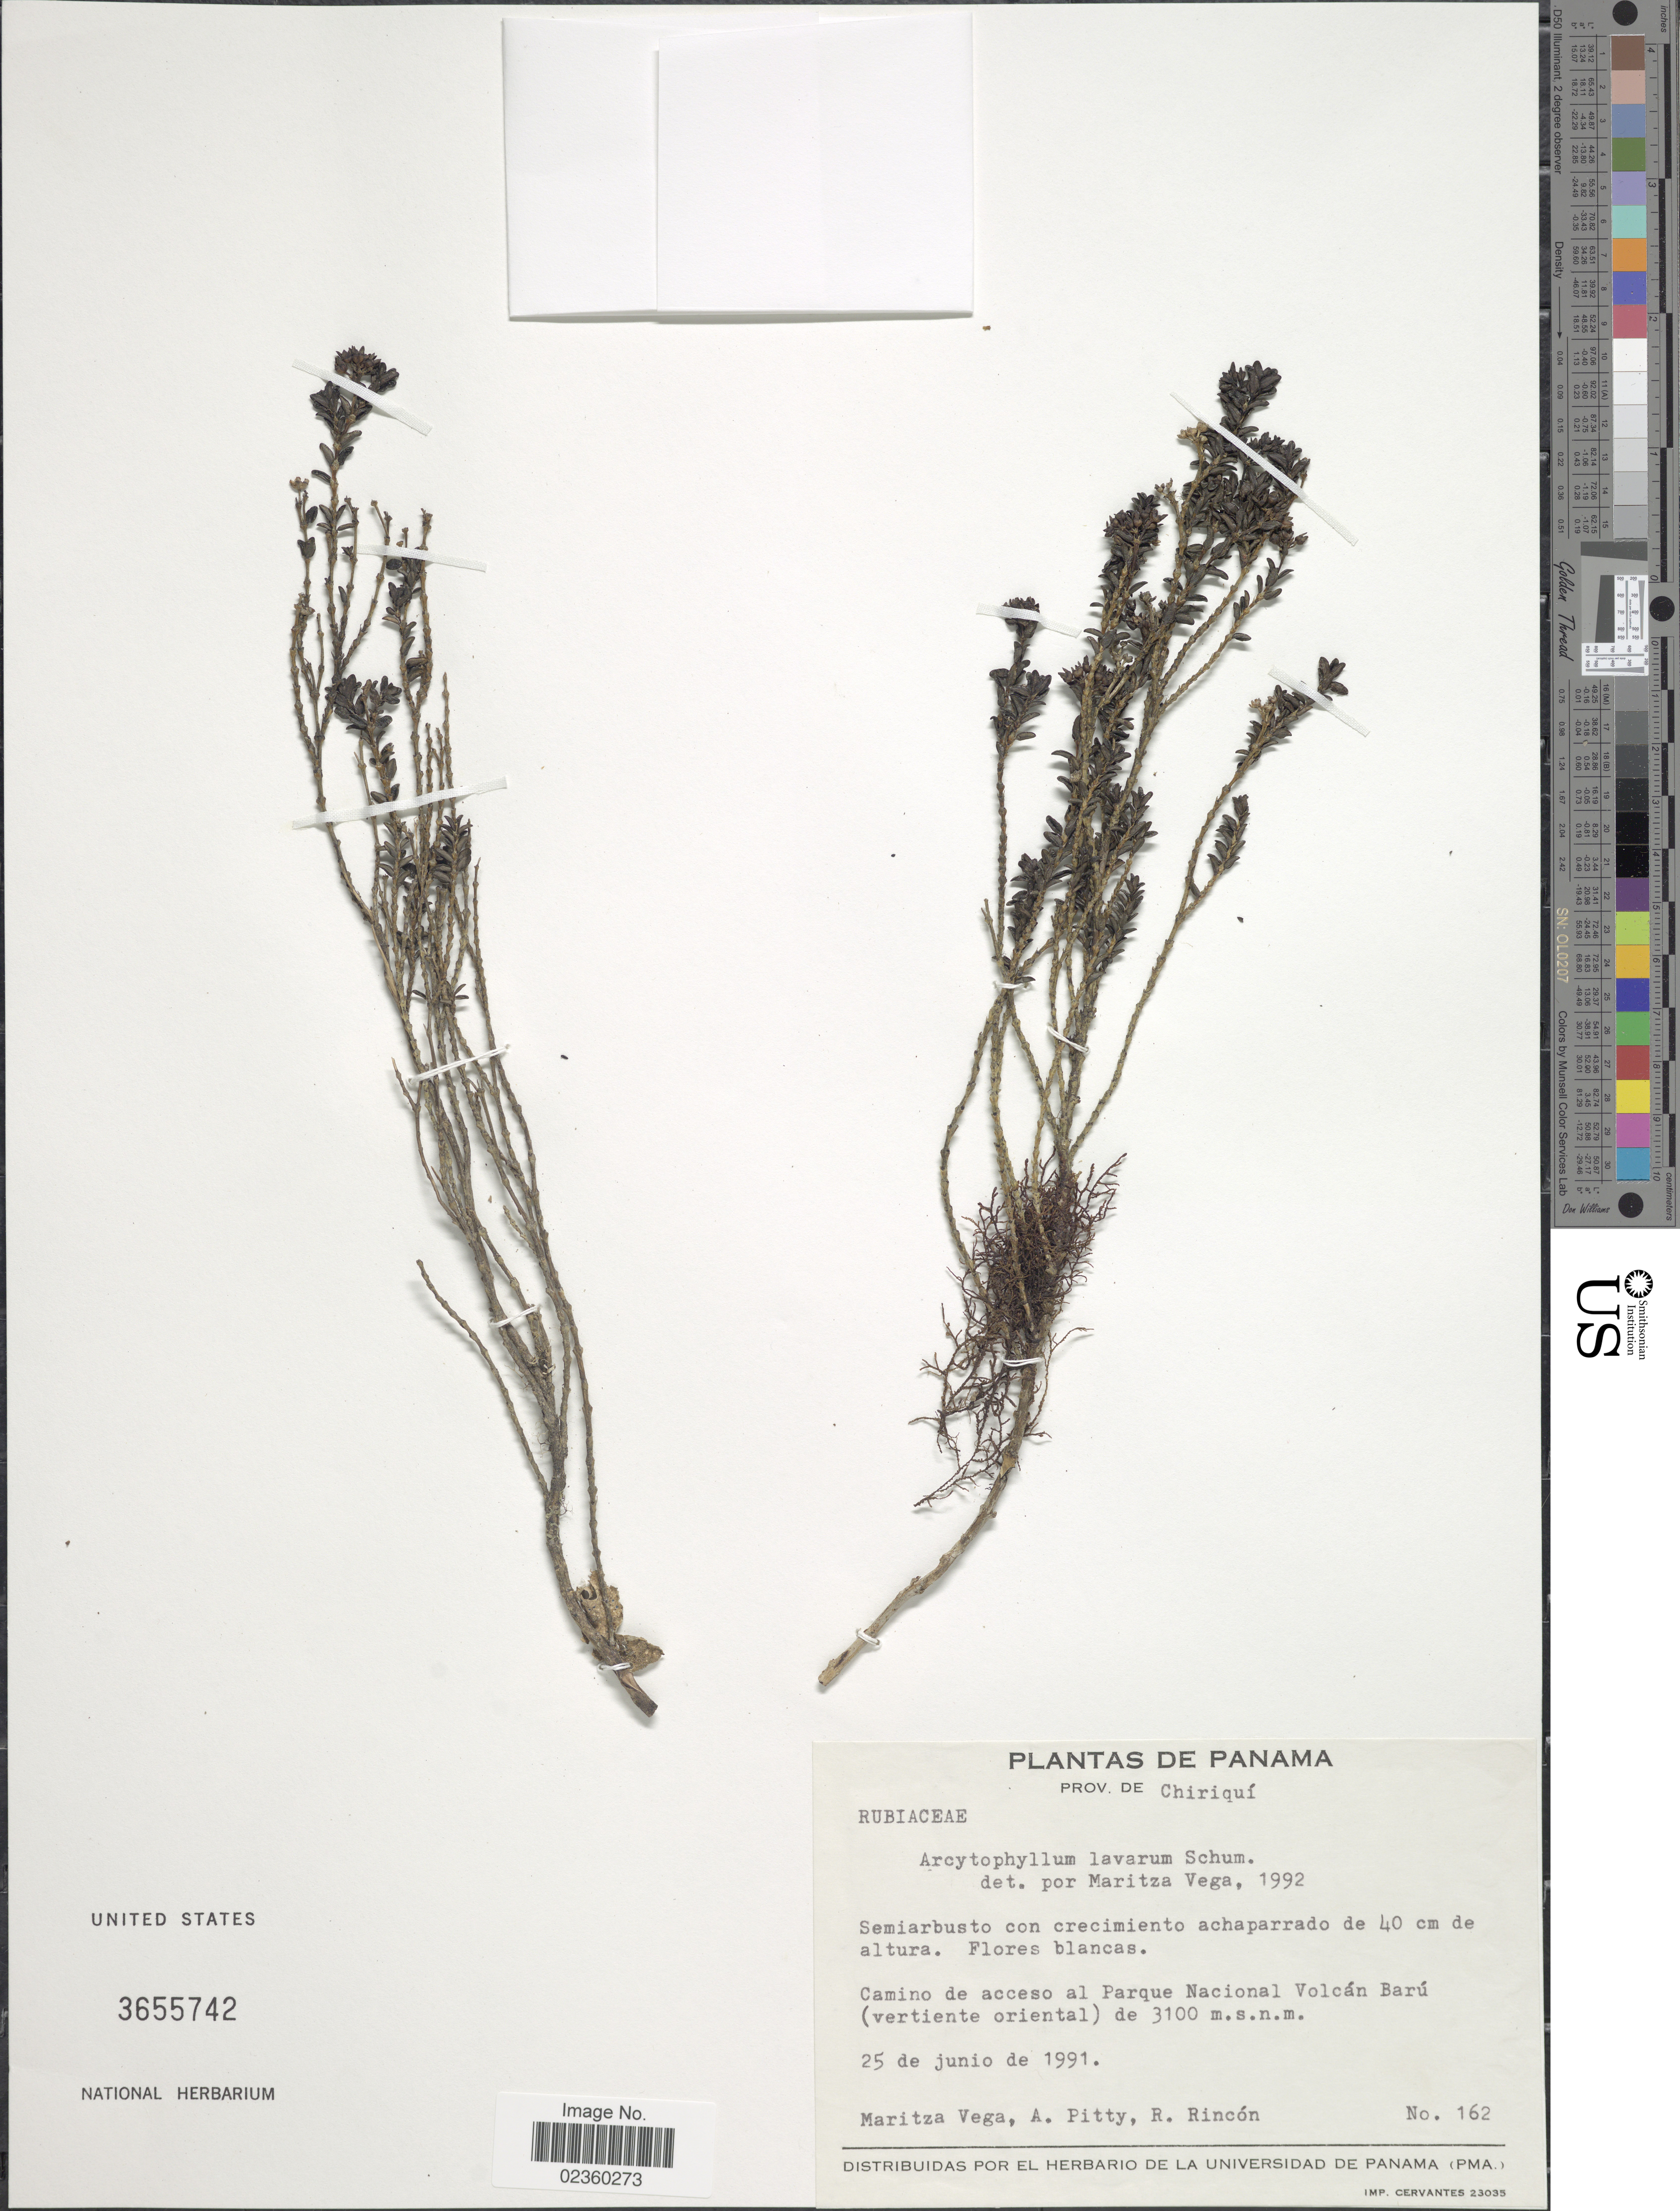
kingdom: Plantae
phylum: Tracheophyta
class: Magnoliopsida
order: Gentianales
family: Rubiaceae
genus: Arcytophyllum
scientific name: Arcytophyllum lavarum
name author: K. Schum. ex Standl.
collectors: M. Vega, A. Pitty & R. Rincon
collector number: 162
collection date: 1991-06-25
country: Panama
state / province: Chiriqui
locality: Camino de acceso al Parque Nacional Volcán Barú (vertiente oriental)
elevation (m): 3100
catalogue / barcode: US 3655742